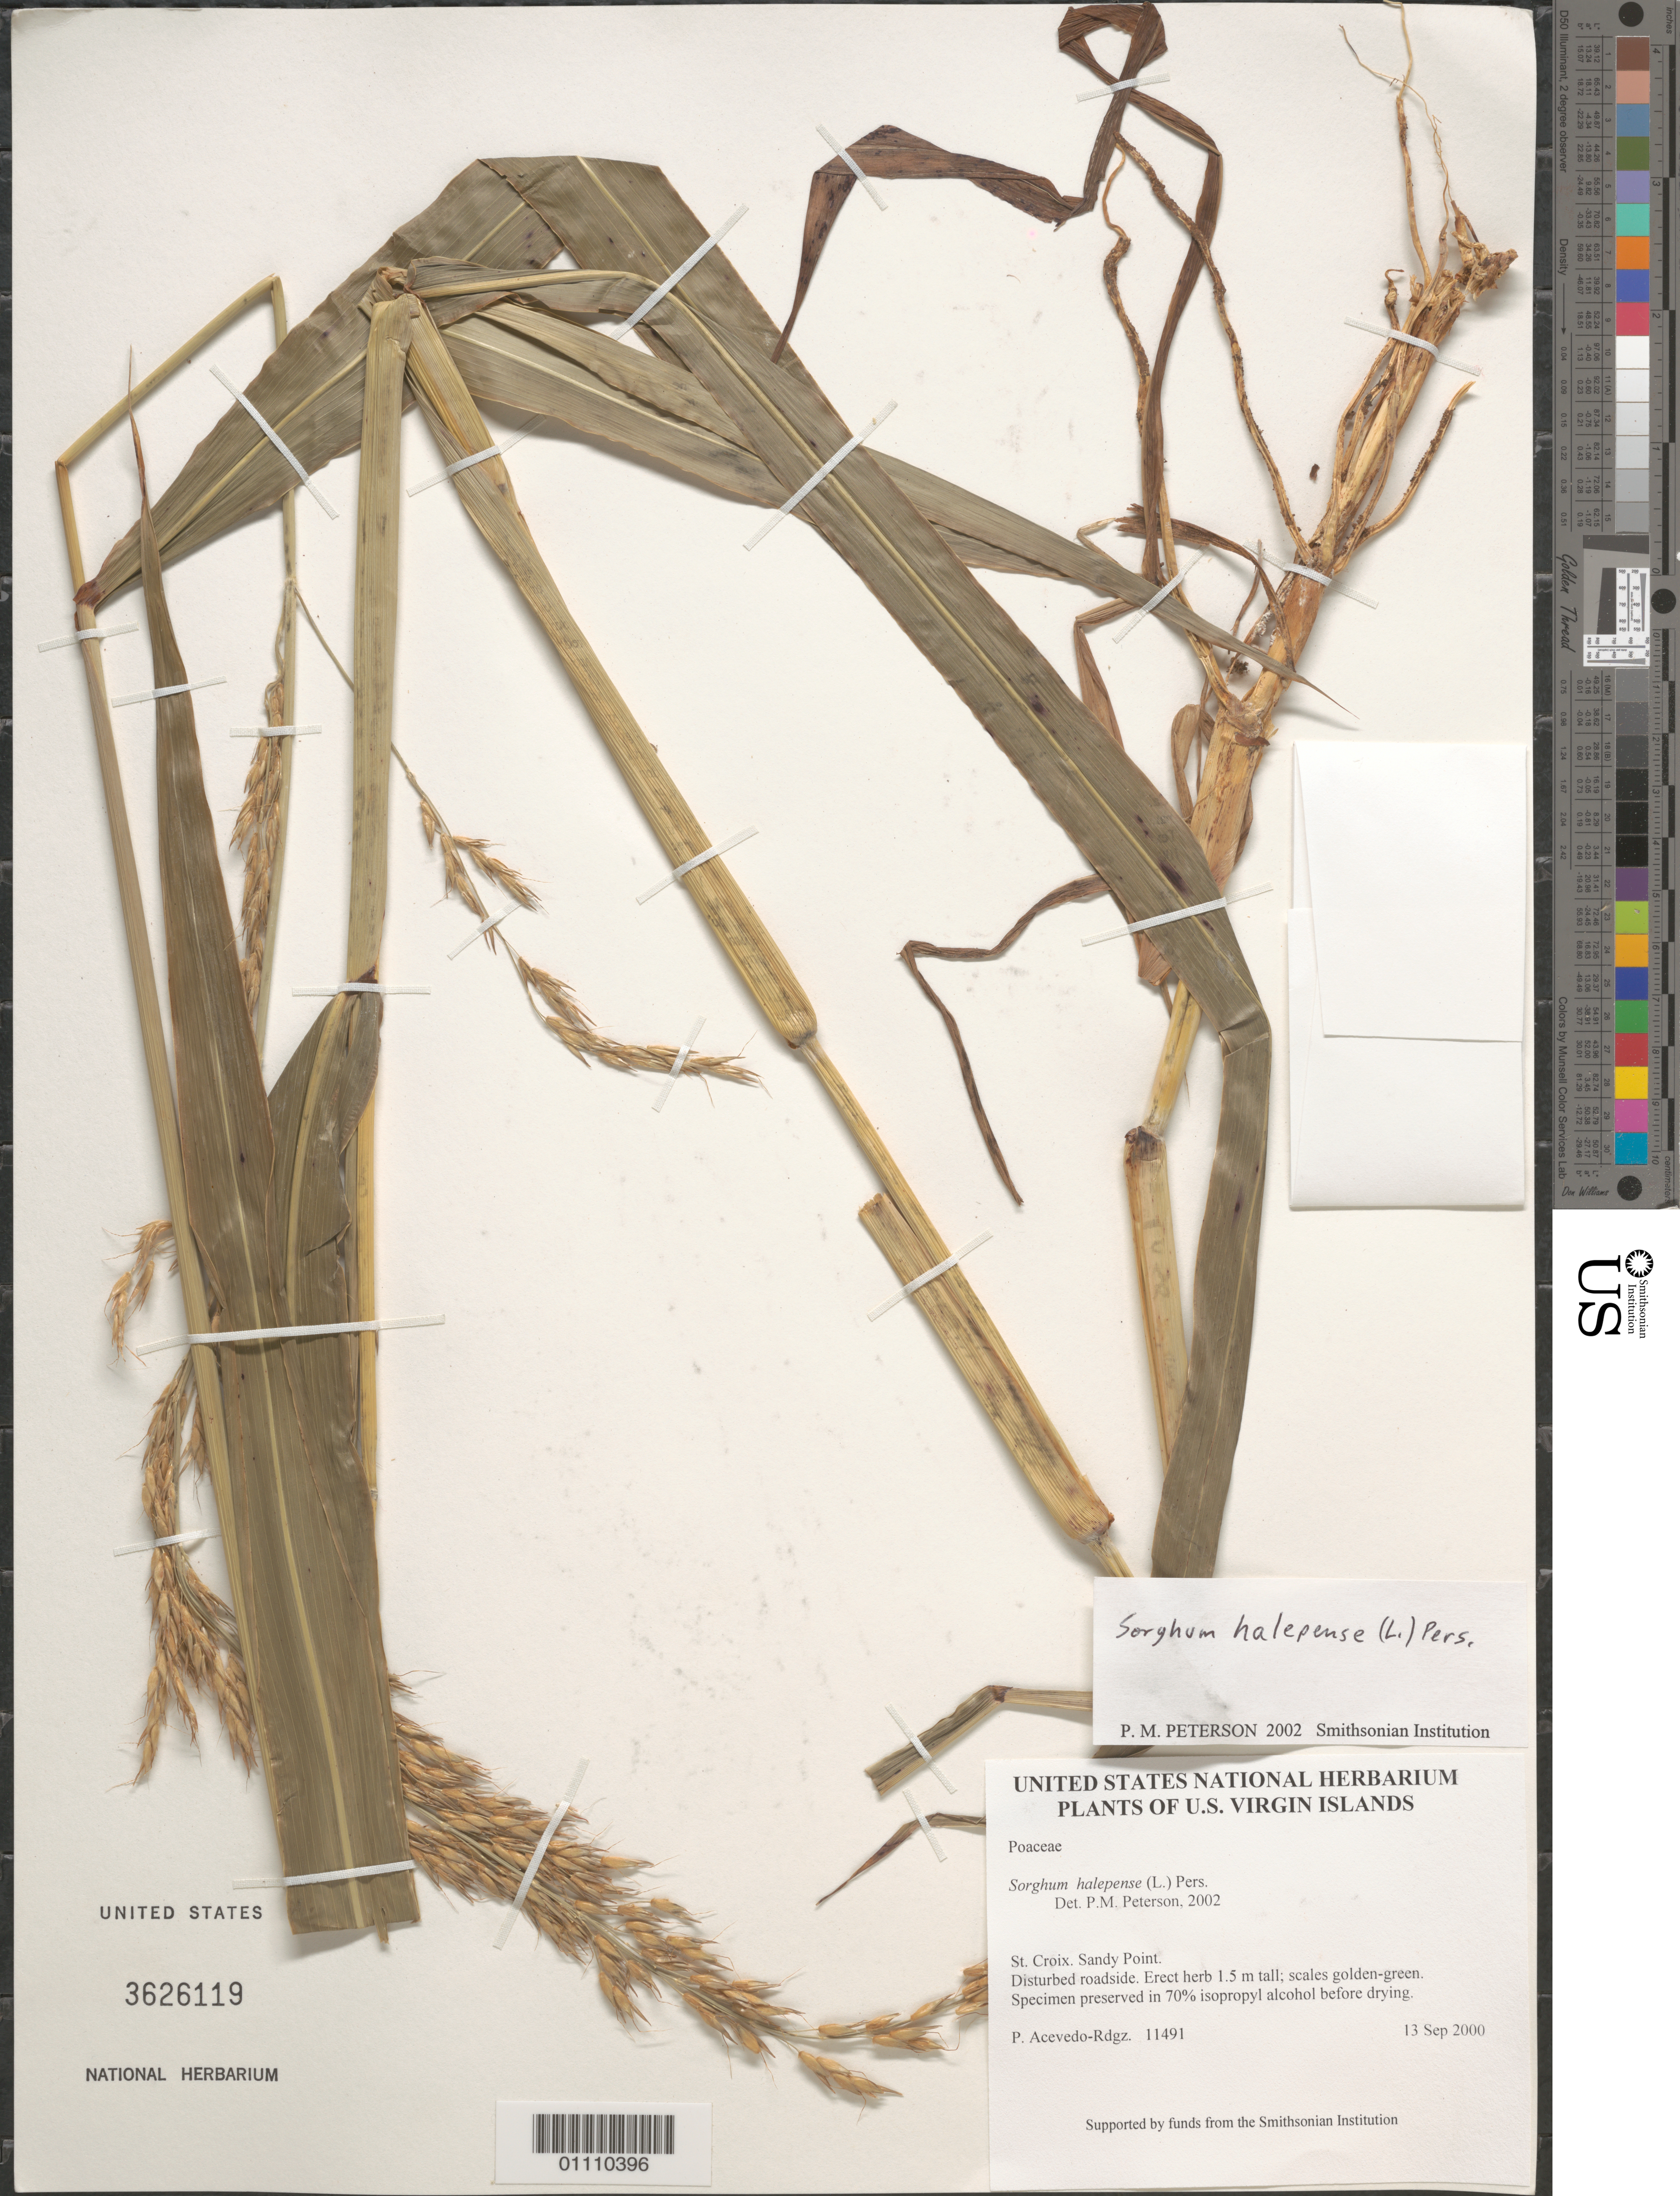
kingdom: Plantae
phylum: Tracheophyta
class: Liliopsida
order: Poales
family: Poaceae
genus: Sorghum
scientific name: Sorghum halepense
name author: (L.) Pers.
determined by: Peterson, Paul M., (BOT), Smithsonian Institution - National Museum of Natural History (UNITED STATES)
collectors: P. Acevedo-Rodr.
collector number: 11491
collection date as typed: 13 Sep 2000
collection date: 2000-09-13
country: U.S. Virgin Islands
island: St. Croix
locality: Sandy Point.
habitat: Disturbed roadside.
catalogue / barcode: US 3626119